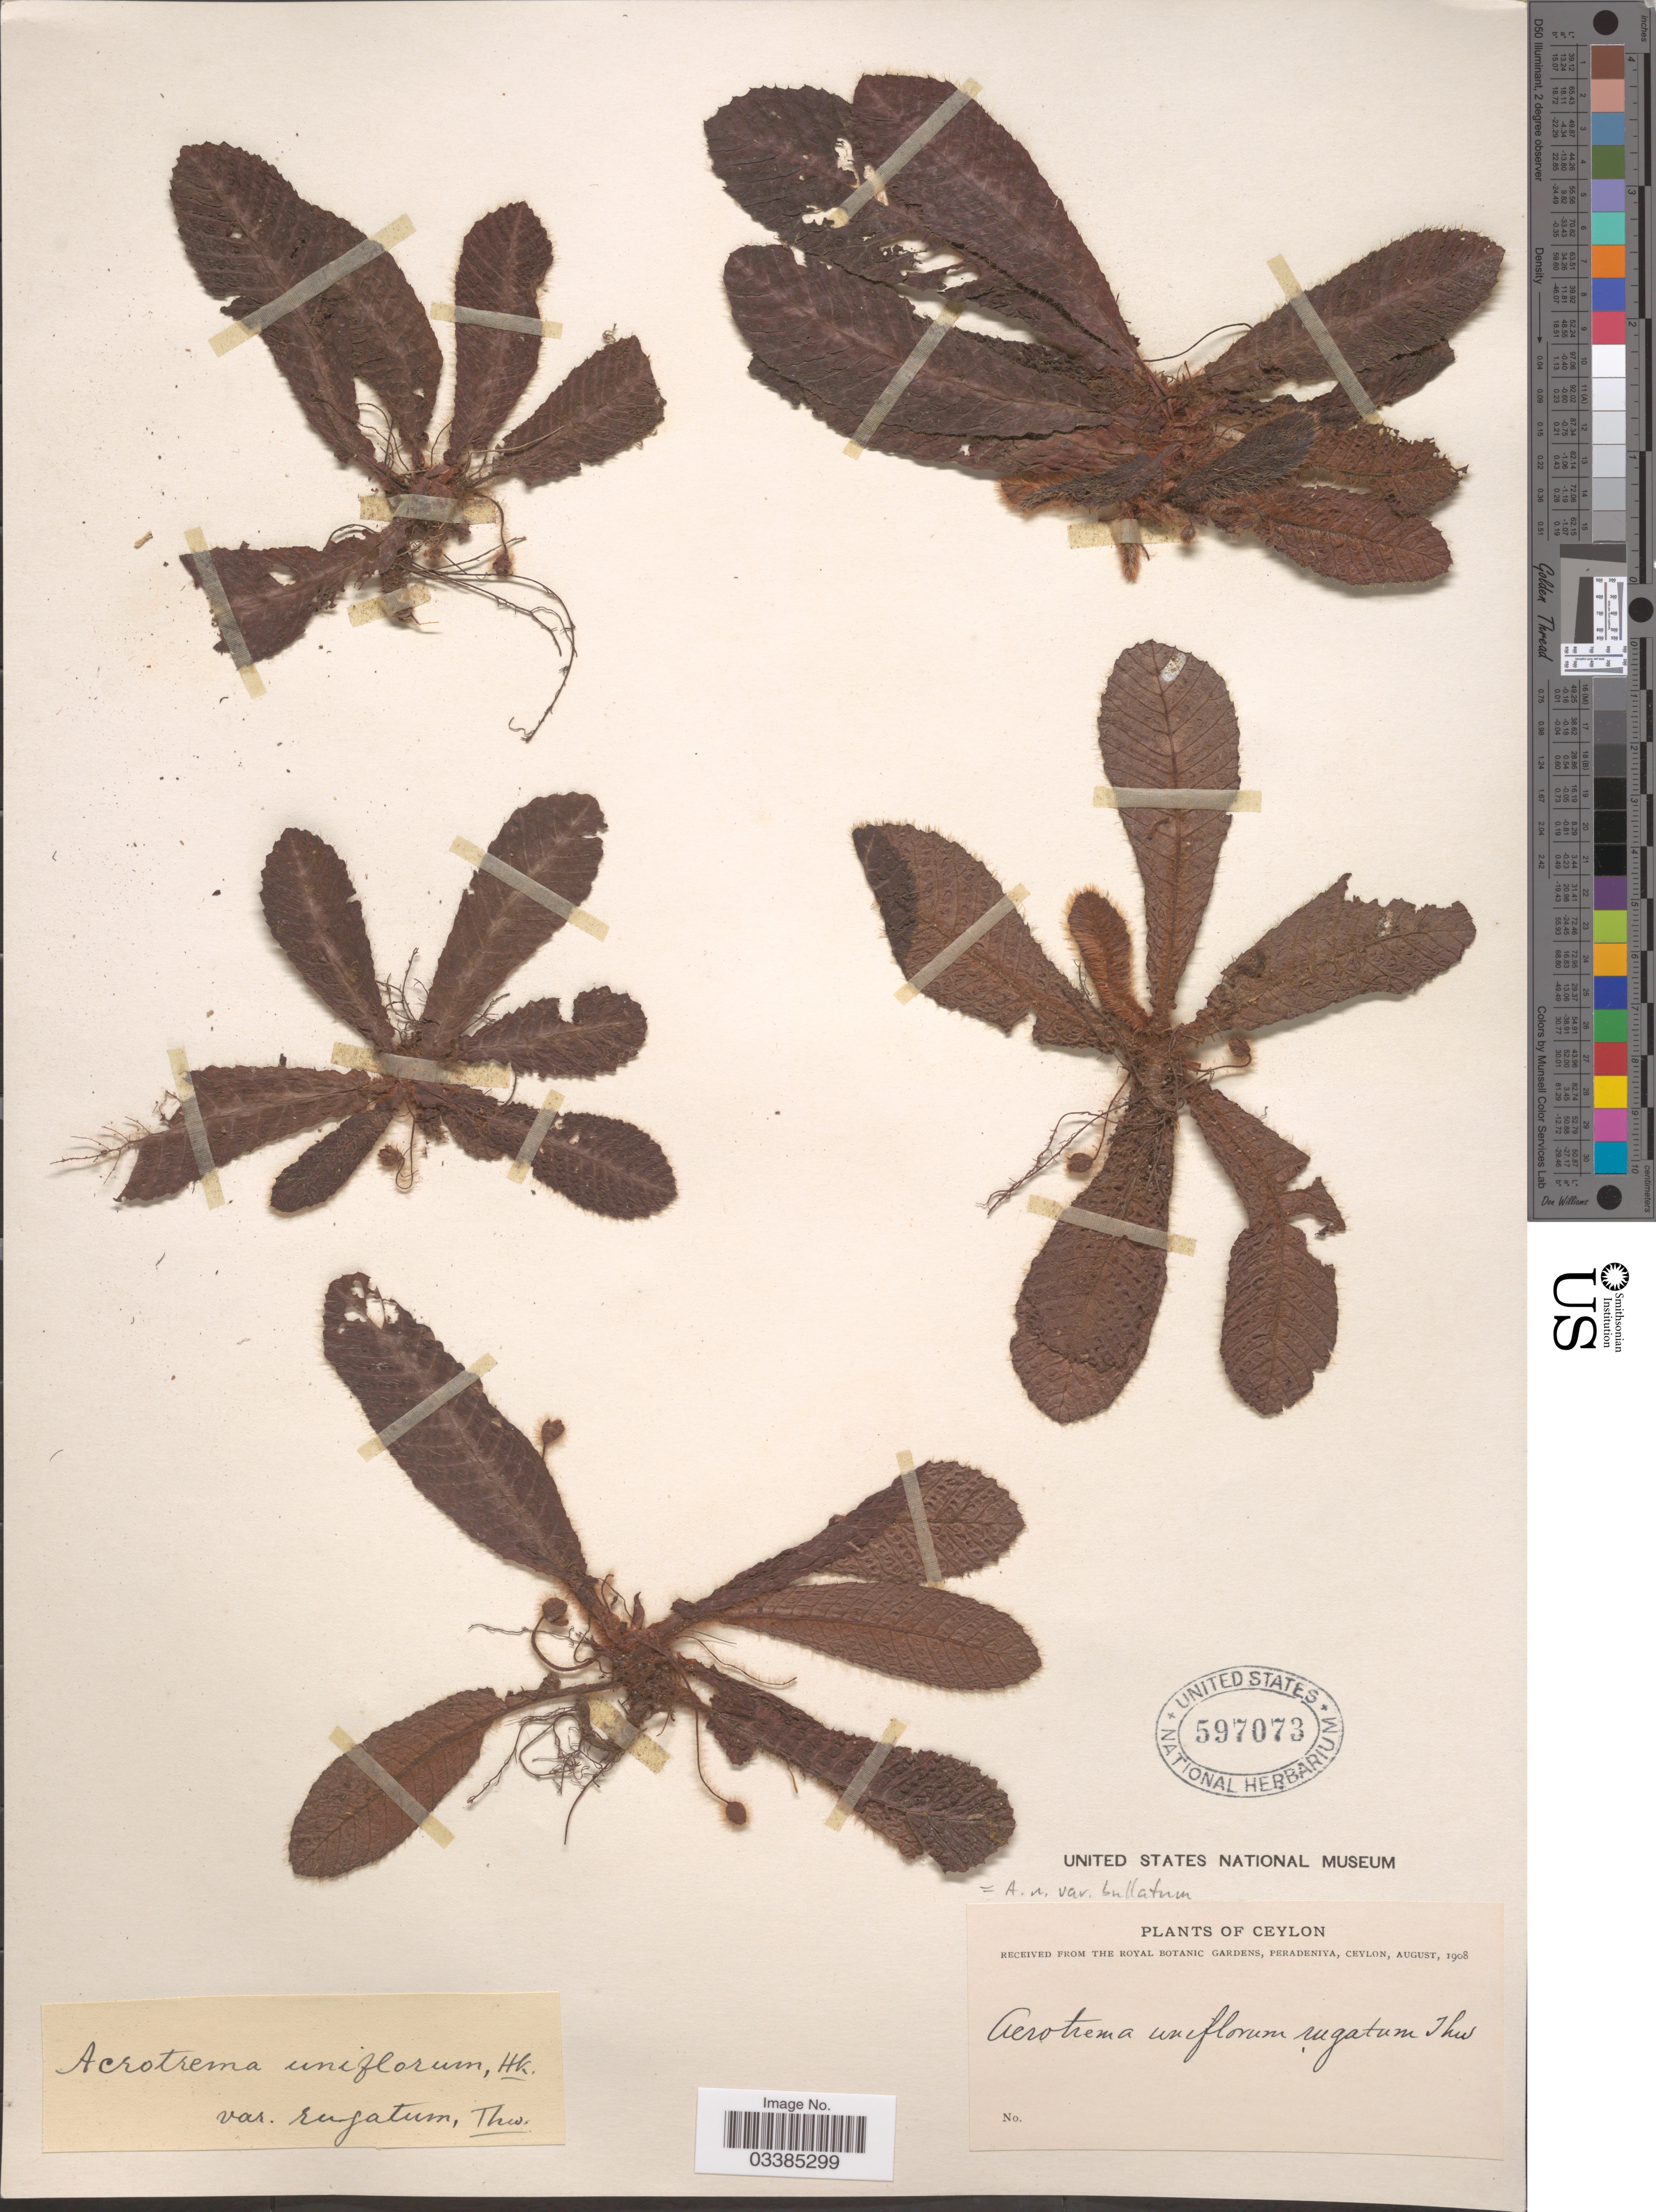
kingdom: Plantae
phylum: Tracheophyta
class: Magnoliopsida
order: Dilleniales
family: Dilleniaceae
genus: Acrotrema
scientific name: Acrotrema uniflorum var. bullatum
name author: (Thwaites) Hook. f. & Thomson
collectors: ex herb. Royal Botanic Gardens, Peradeniya, Ceylon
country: Sri Lanka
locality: Ceylon.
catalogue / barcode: US 597073